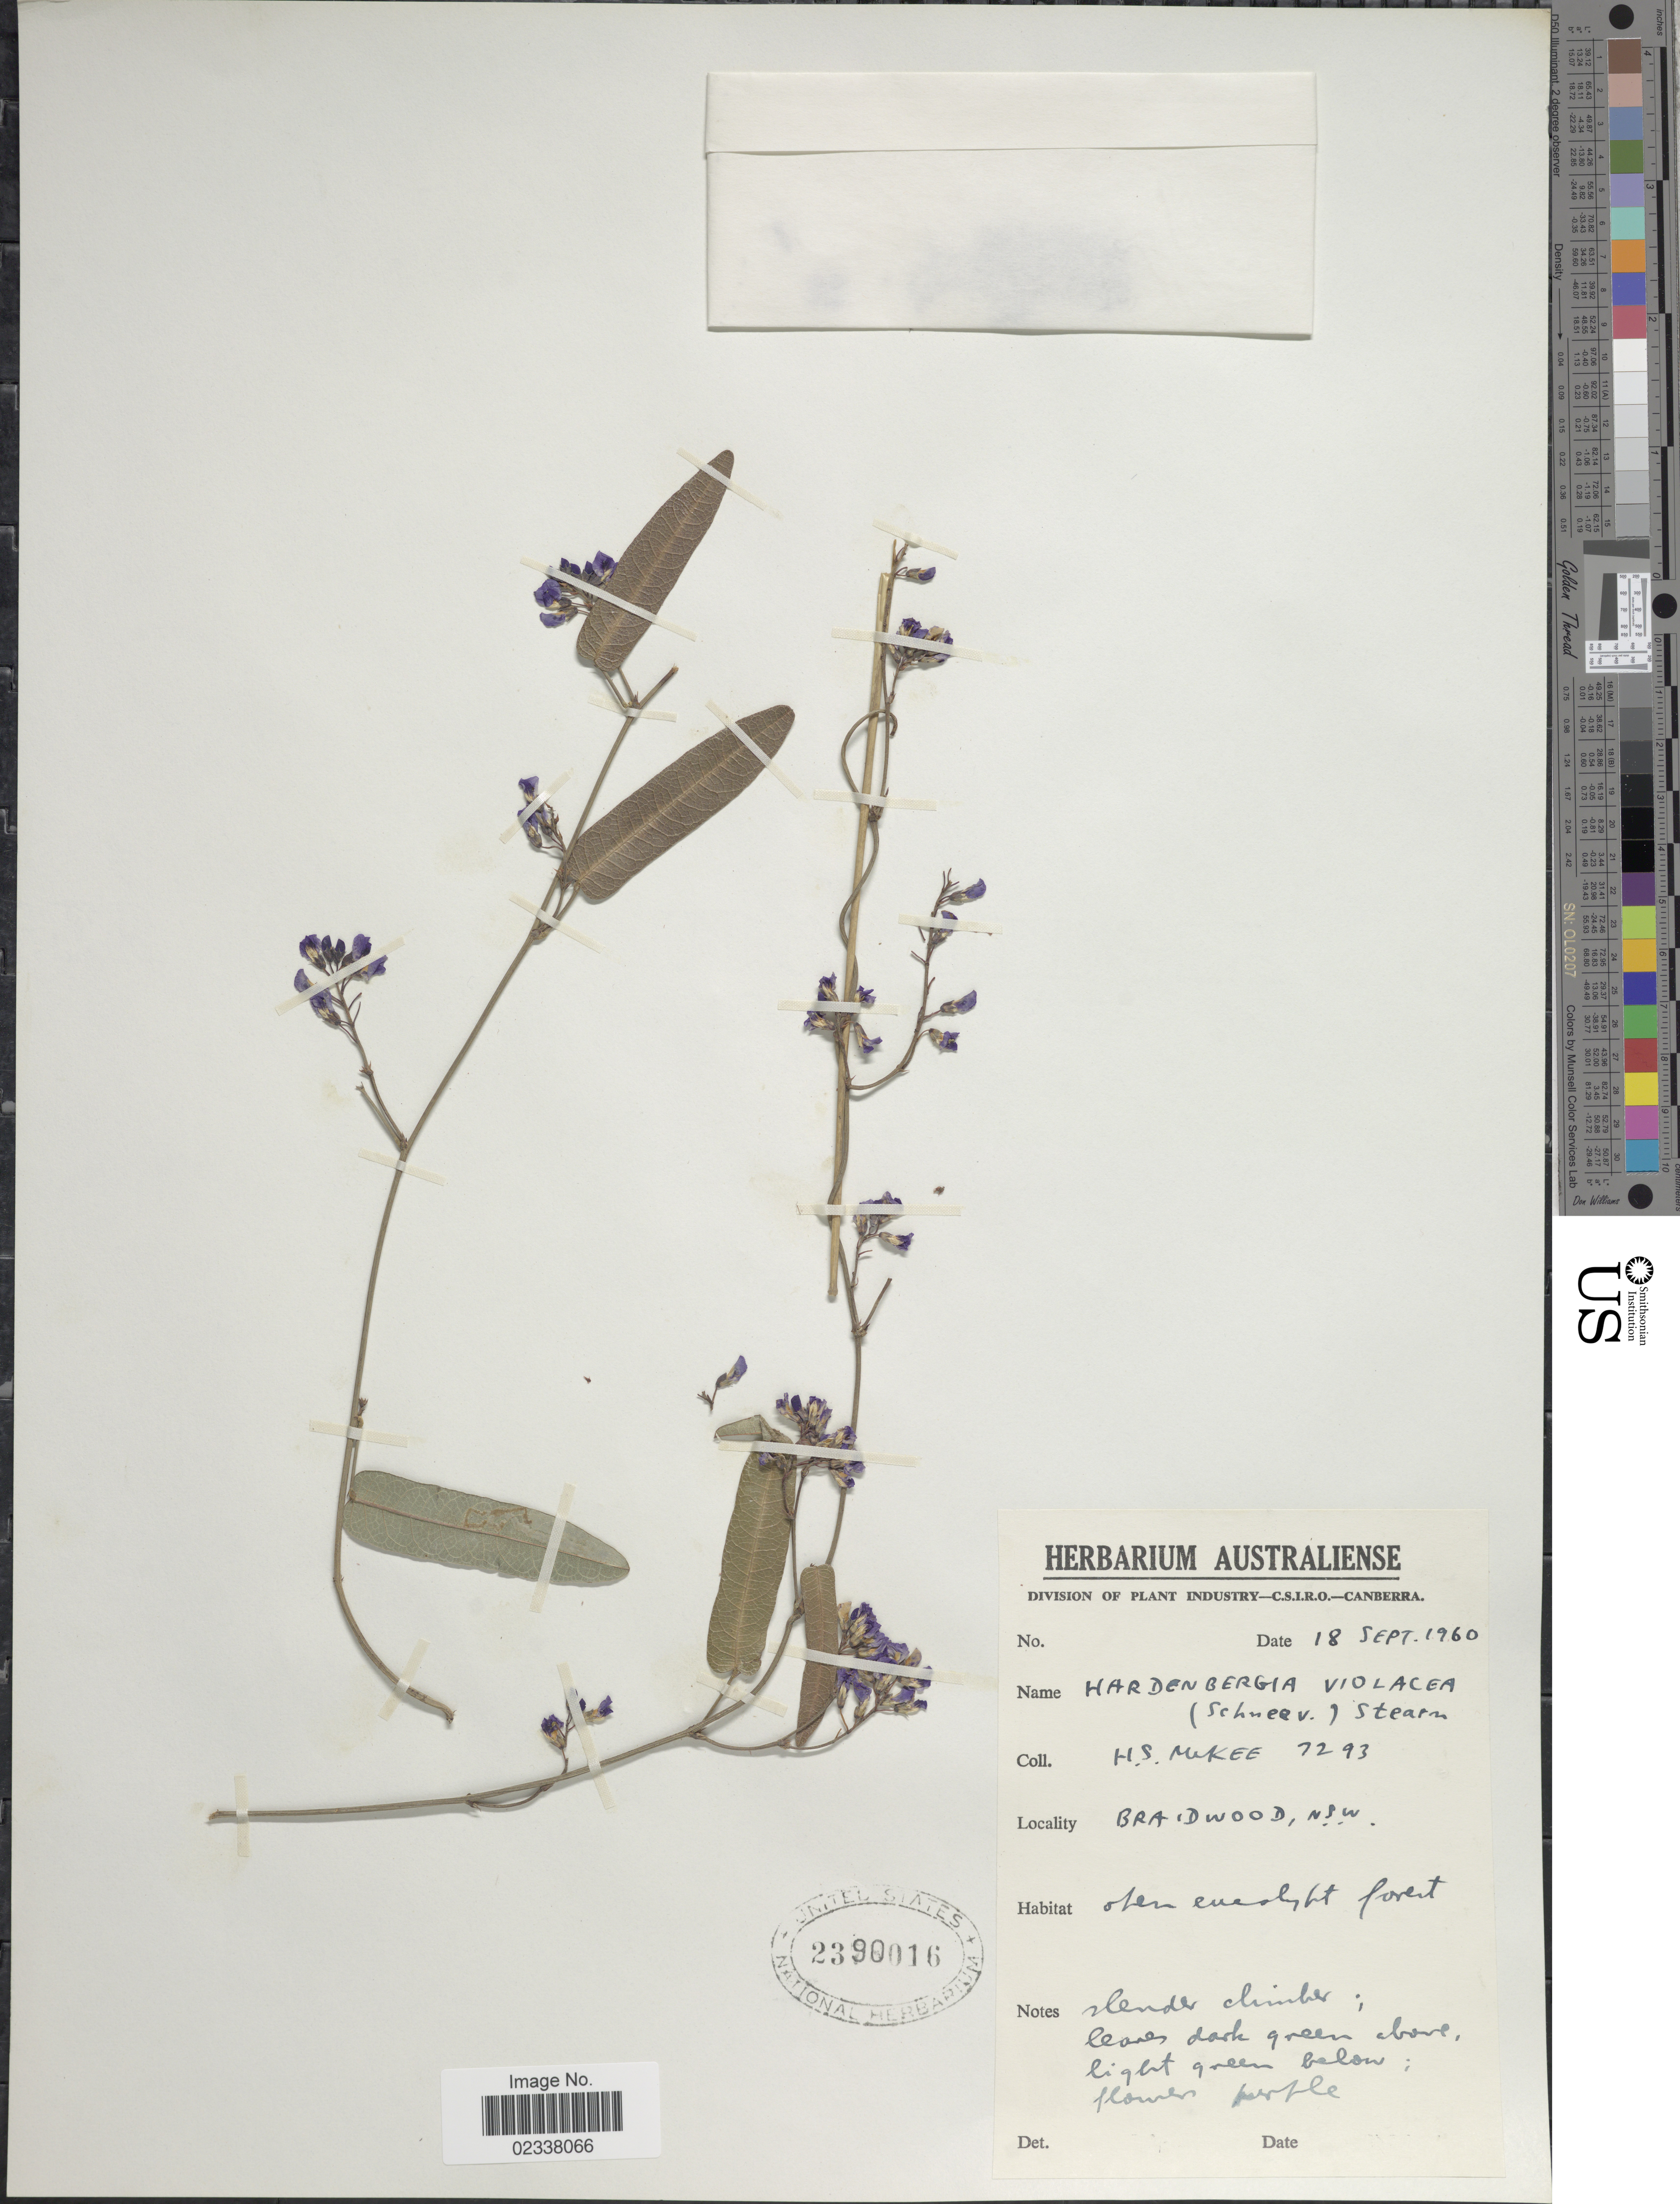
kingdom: Plantae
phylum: Tracheophyta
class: Magnoliopsida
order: Fabales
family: Fabaceae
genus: Hardenbergia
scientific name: Hardenbergia violacea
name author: (Schneev.) Stearn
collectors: H. S. McKee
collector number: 7293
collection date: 1960-09-18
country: Australia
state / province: New South Wales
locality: Braidwood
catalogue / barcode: US 2390016